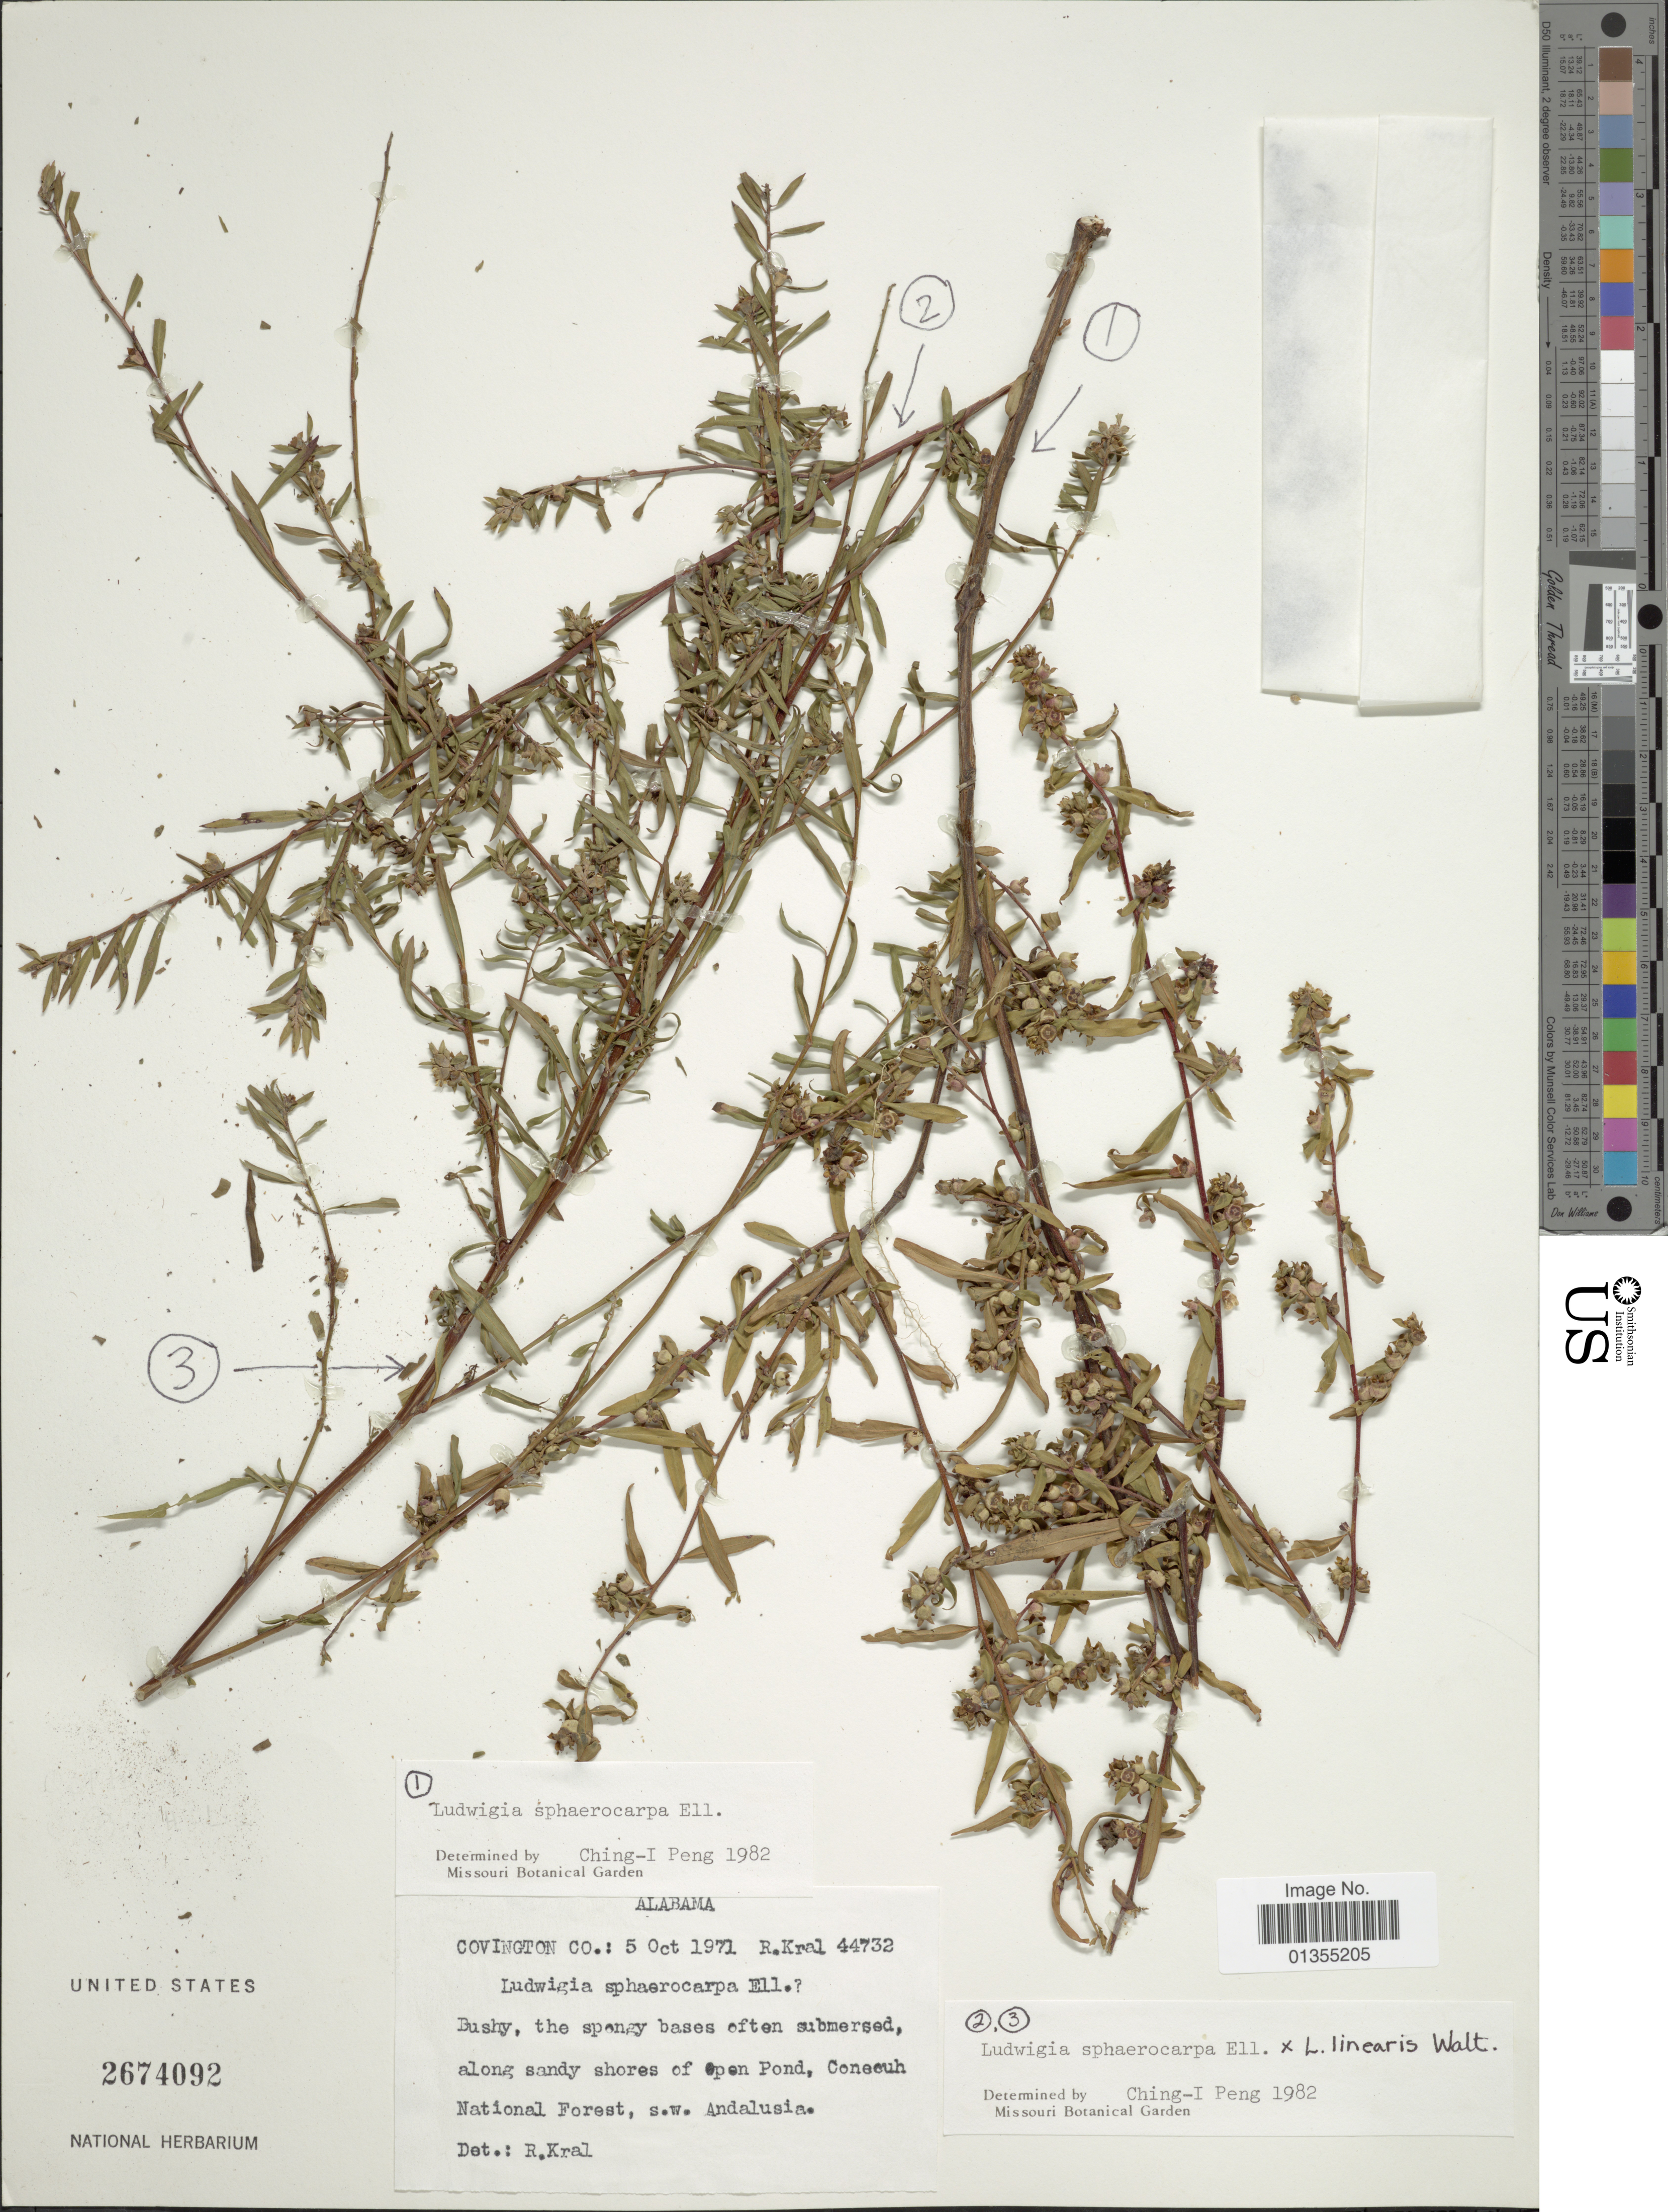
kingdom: Plantae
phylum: Tracheophyta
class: Magnoliopsida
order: Myrtales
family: Onagraceae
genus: Ludwigia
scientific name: Ludwigia sphaerocarpa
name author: Elliott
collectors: R. Kral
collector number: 44732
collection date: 1971-10-05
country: United States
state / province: Alabama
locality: Covington Co. Along sandy shores of Open Pond, Conecuh National Forest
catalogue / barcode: US 2674092